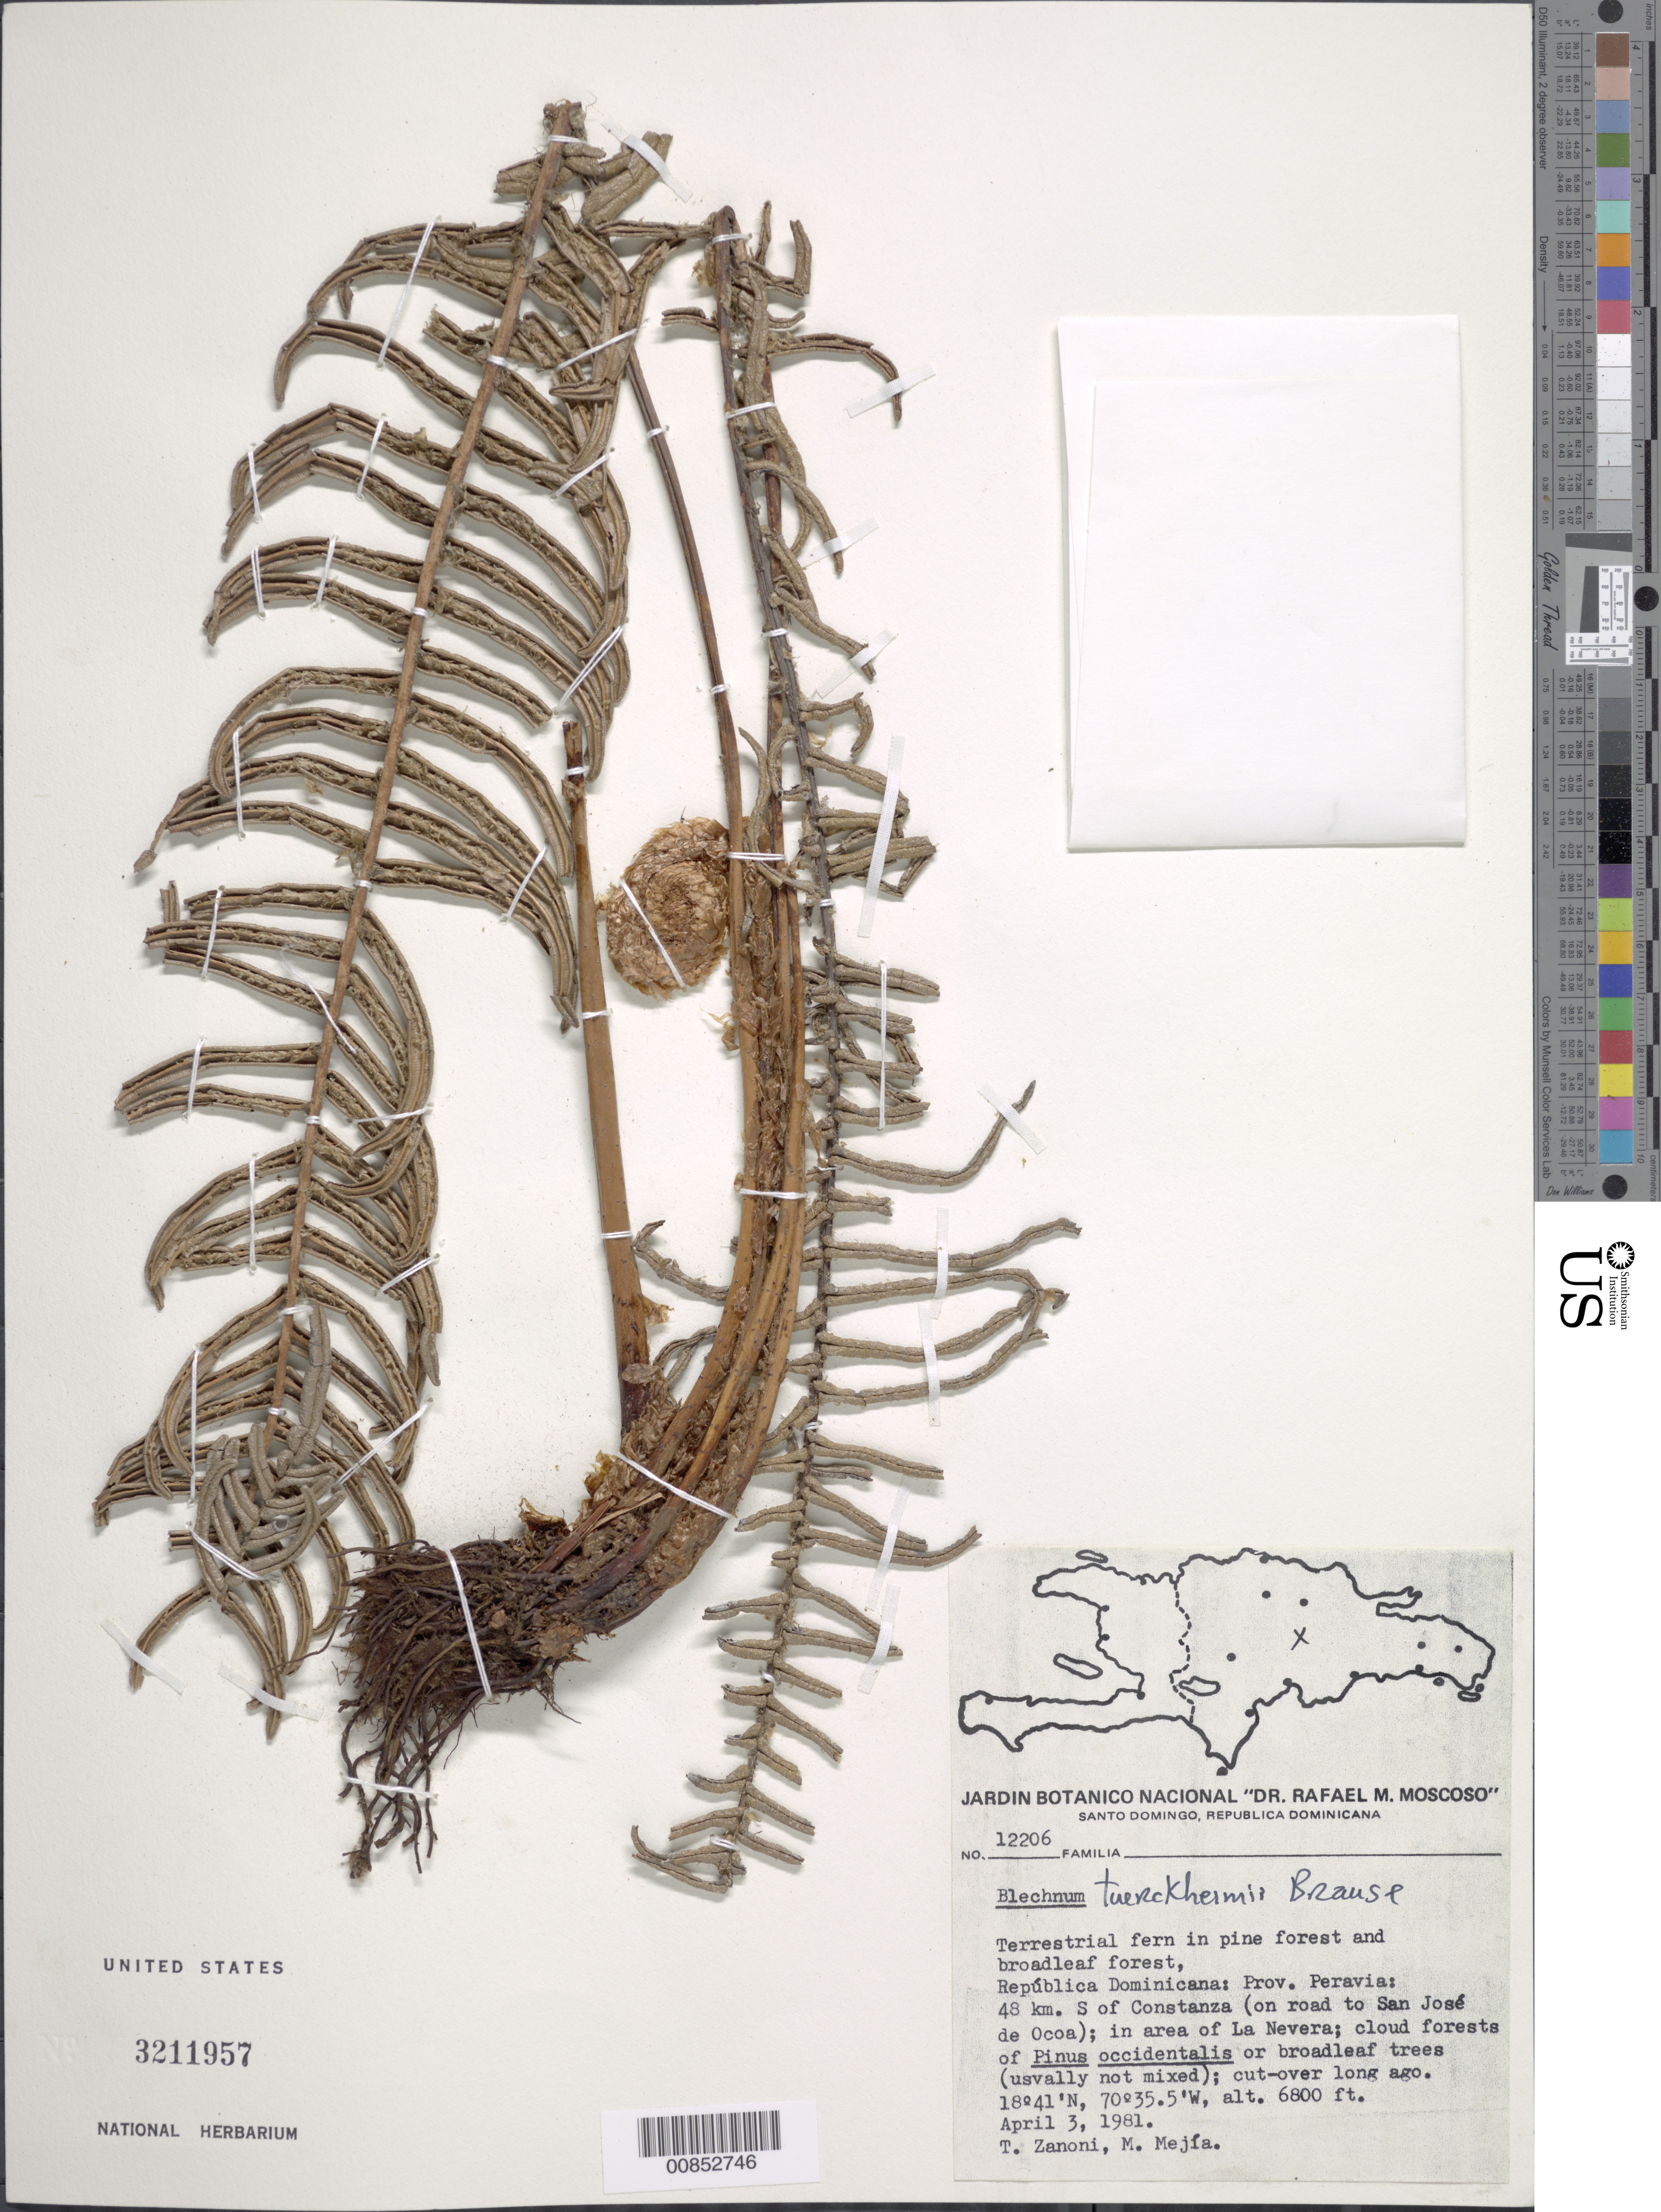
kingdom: Plantae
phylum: Tracheophyta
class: Polypodiopsida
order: Polypodiales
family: Blechnaceae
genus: Blechnum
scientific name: Blechnum tuerckheimii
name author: Brause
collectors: T. A. Zanoni & M. Mejia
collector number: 12206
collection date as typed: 03 Apr 1981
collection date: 1981-04-03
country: Dominican Republic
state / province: Peravia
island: Hispaniola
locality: Constanza, 48 km S on road to San José de Ocoa, area of La Nevera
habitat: Cloud forests of Pinus occidentalis or broadleaf trees, cut-over long ago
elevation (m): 2073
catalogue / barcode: US 3211957